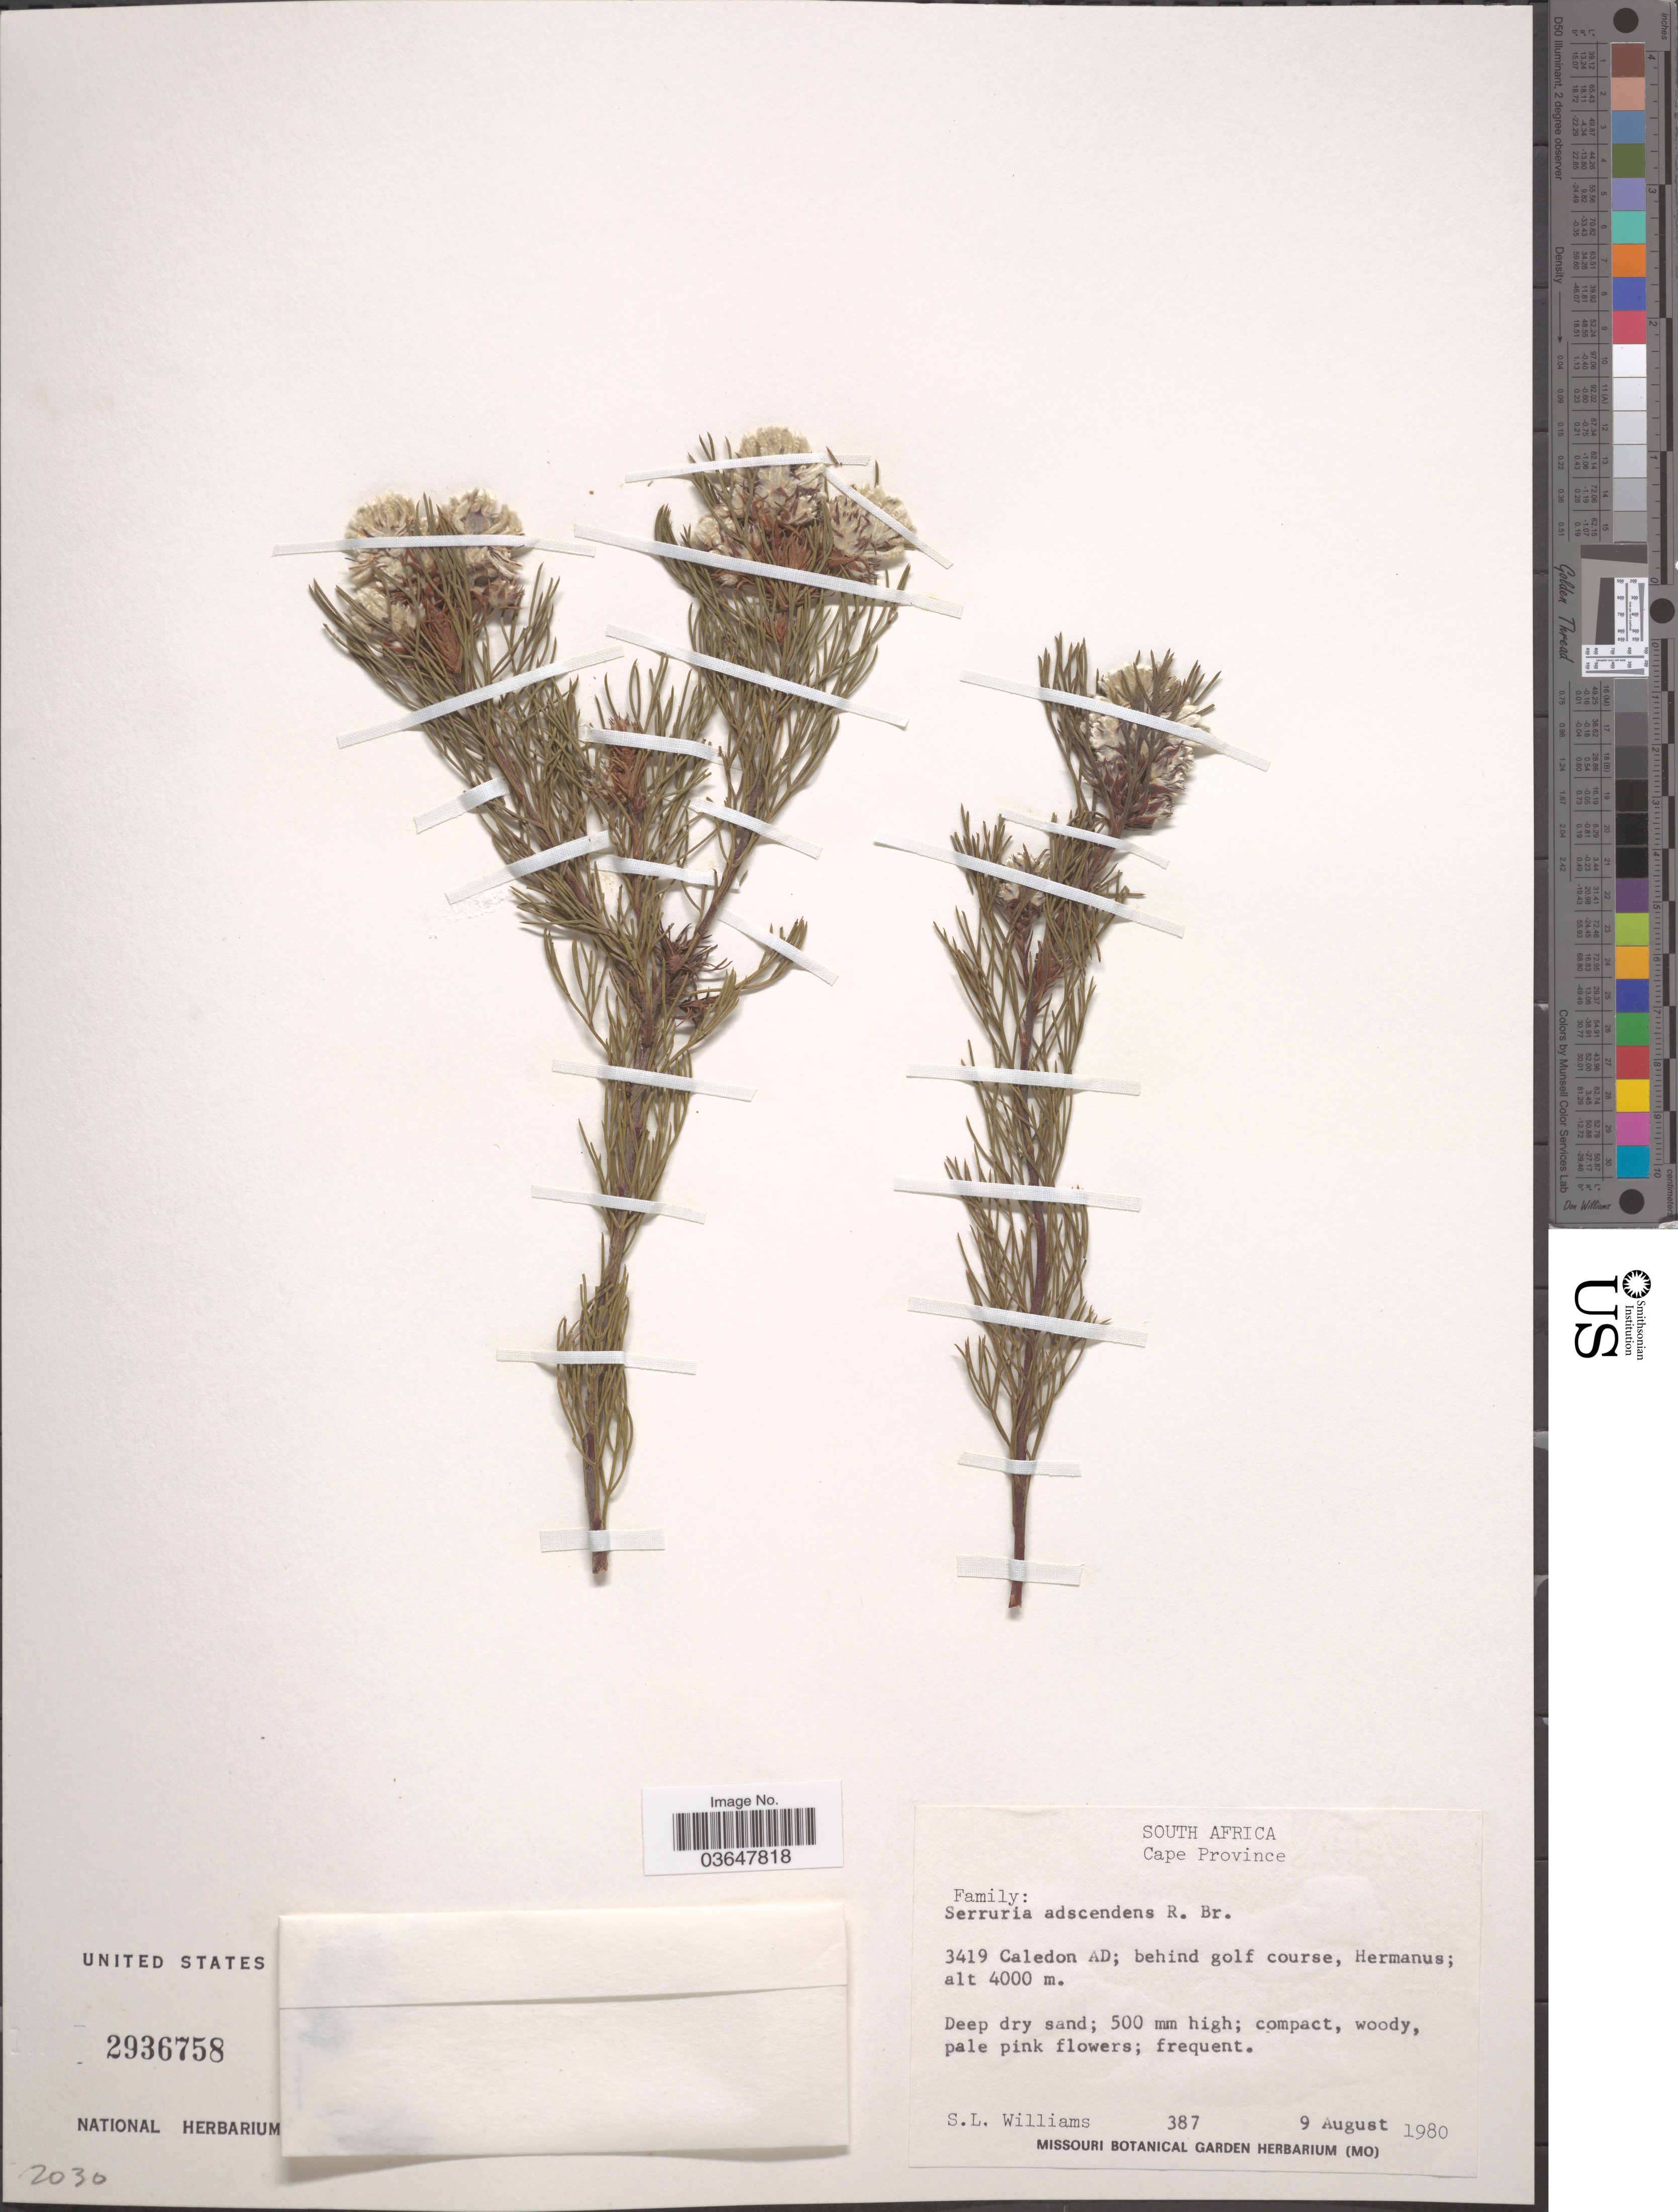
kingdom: Plantae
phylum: Tracheophyta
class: Magnoliopsida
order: Proteales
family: Proteaceae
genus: Serruria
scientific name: Serruria adscendens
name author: R. Br.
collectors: S. L. Williams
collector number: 387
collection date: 1980-08-09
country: South Africa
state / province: Western Cape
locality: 3419 Caledon AD. Hemanus.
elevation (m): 4000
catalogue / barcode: US 2936758